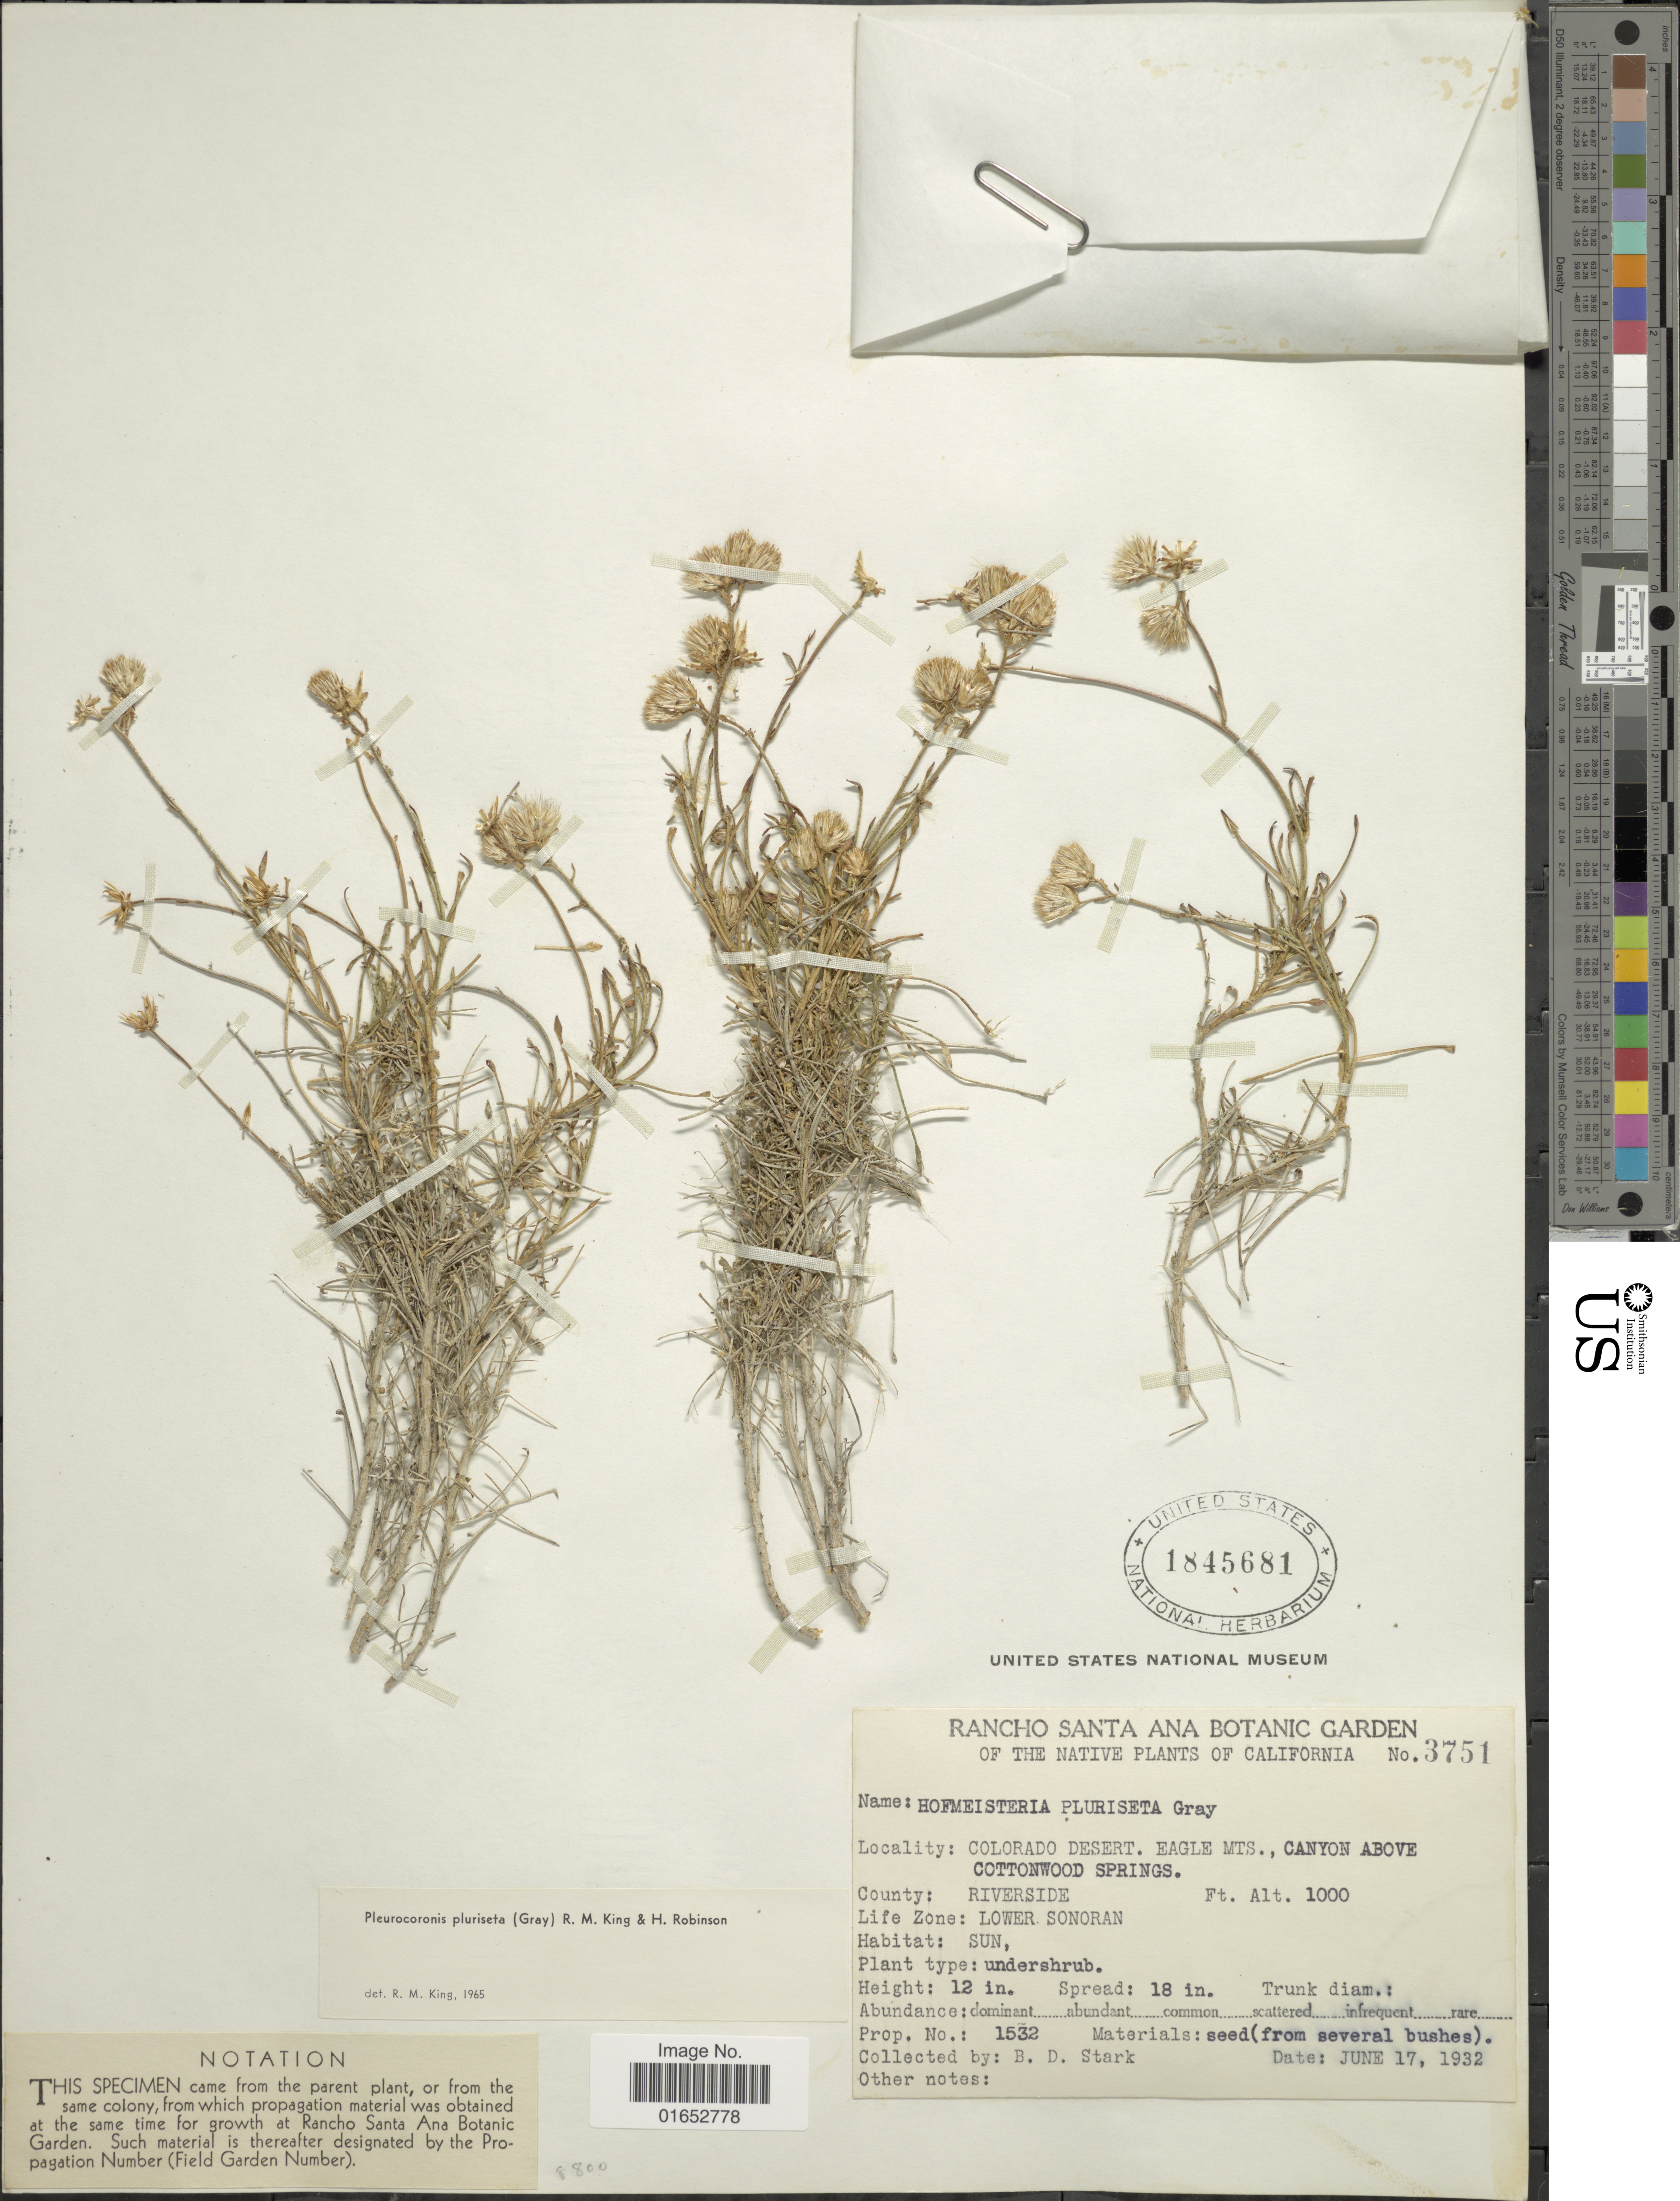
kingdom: Plantae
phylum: Tracheophyta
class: Magnoliopsida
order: Asterales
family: Asteraceae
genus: Pleurocoronis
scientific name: Pleurocoronis pluriseta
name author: (A. Gray) R.M. King & H. Rob.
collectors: B. Stark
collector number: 1532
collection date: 1932-06-17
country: United States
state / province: California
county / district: Riverside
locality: Colorado Desert, Eagle Mts., Canyon above Cottonwood Springs, County: Riverside, Life Zone: Lower Sonoran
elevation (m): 305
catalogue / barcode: US 1845681